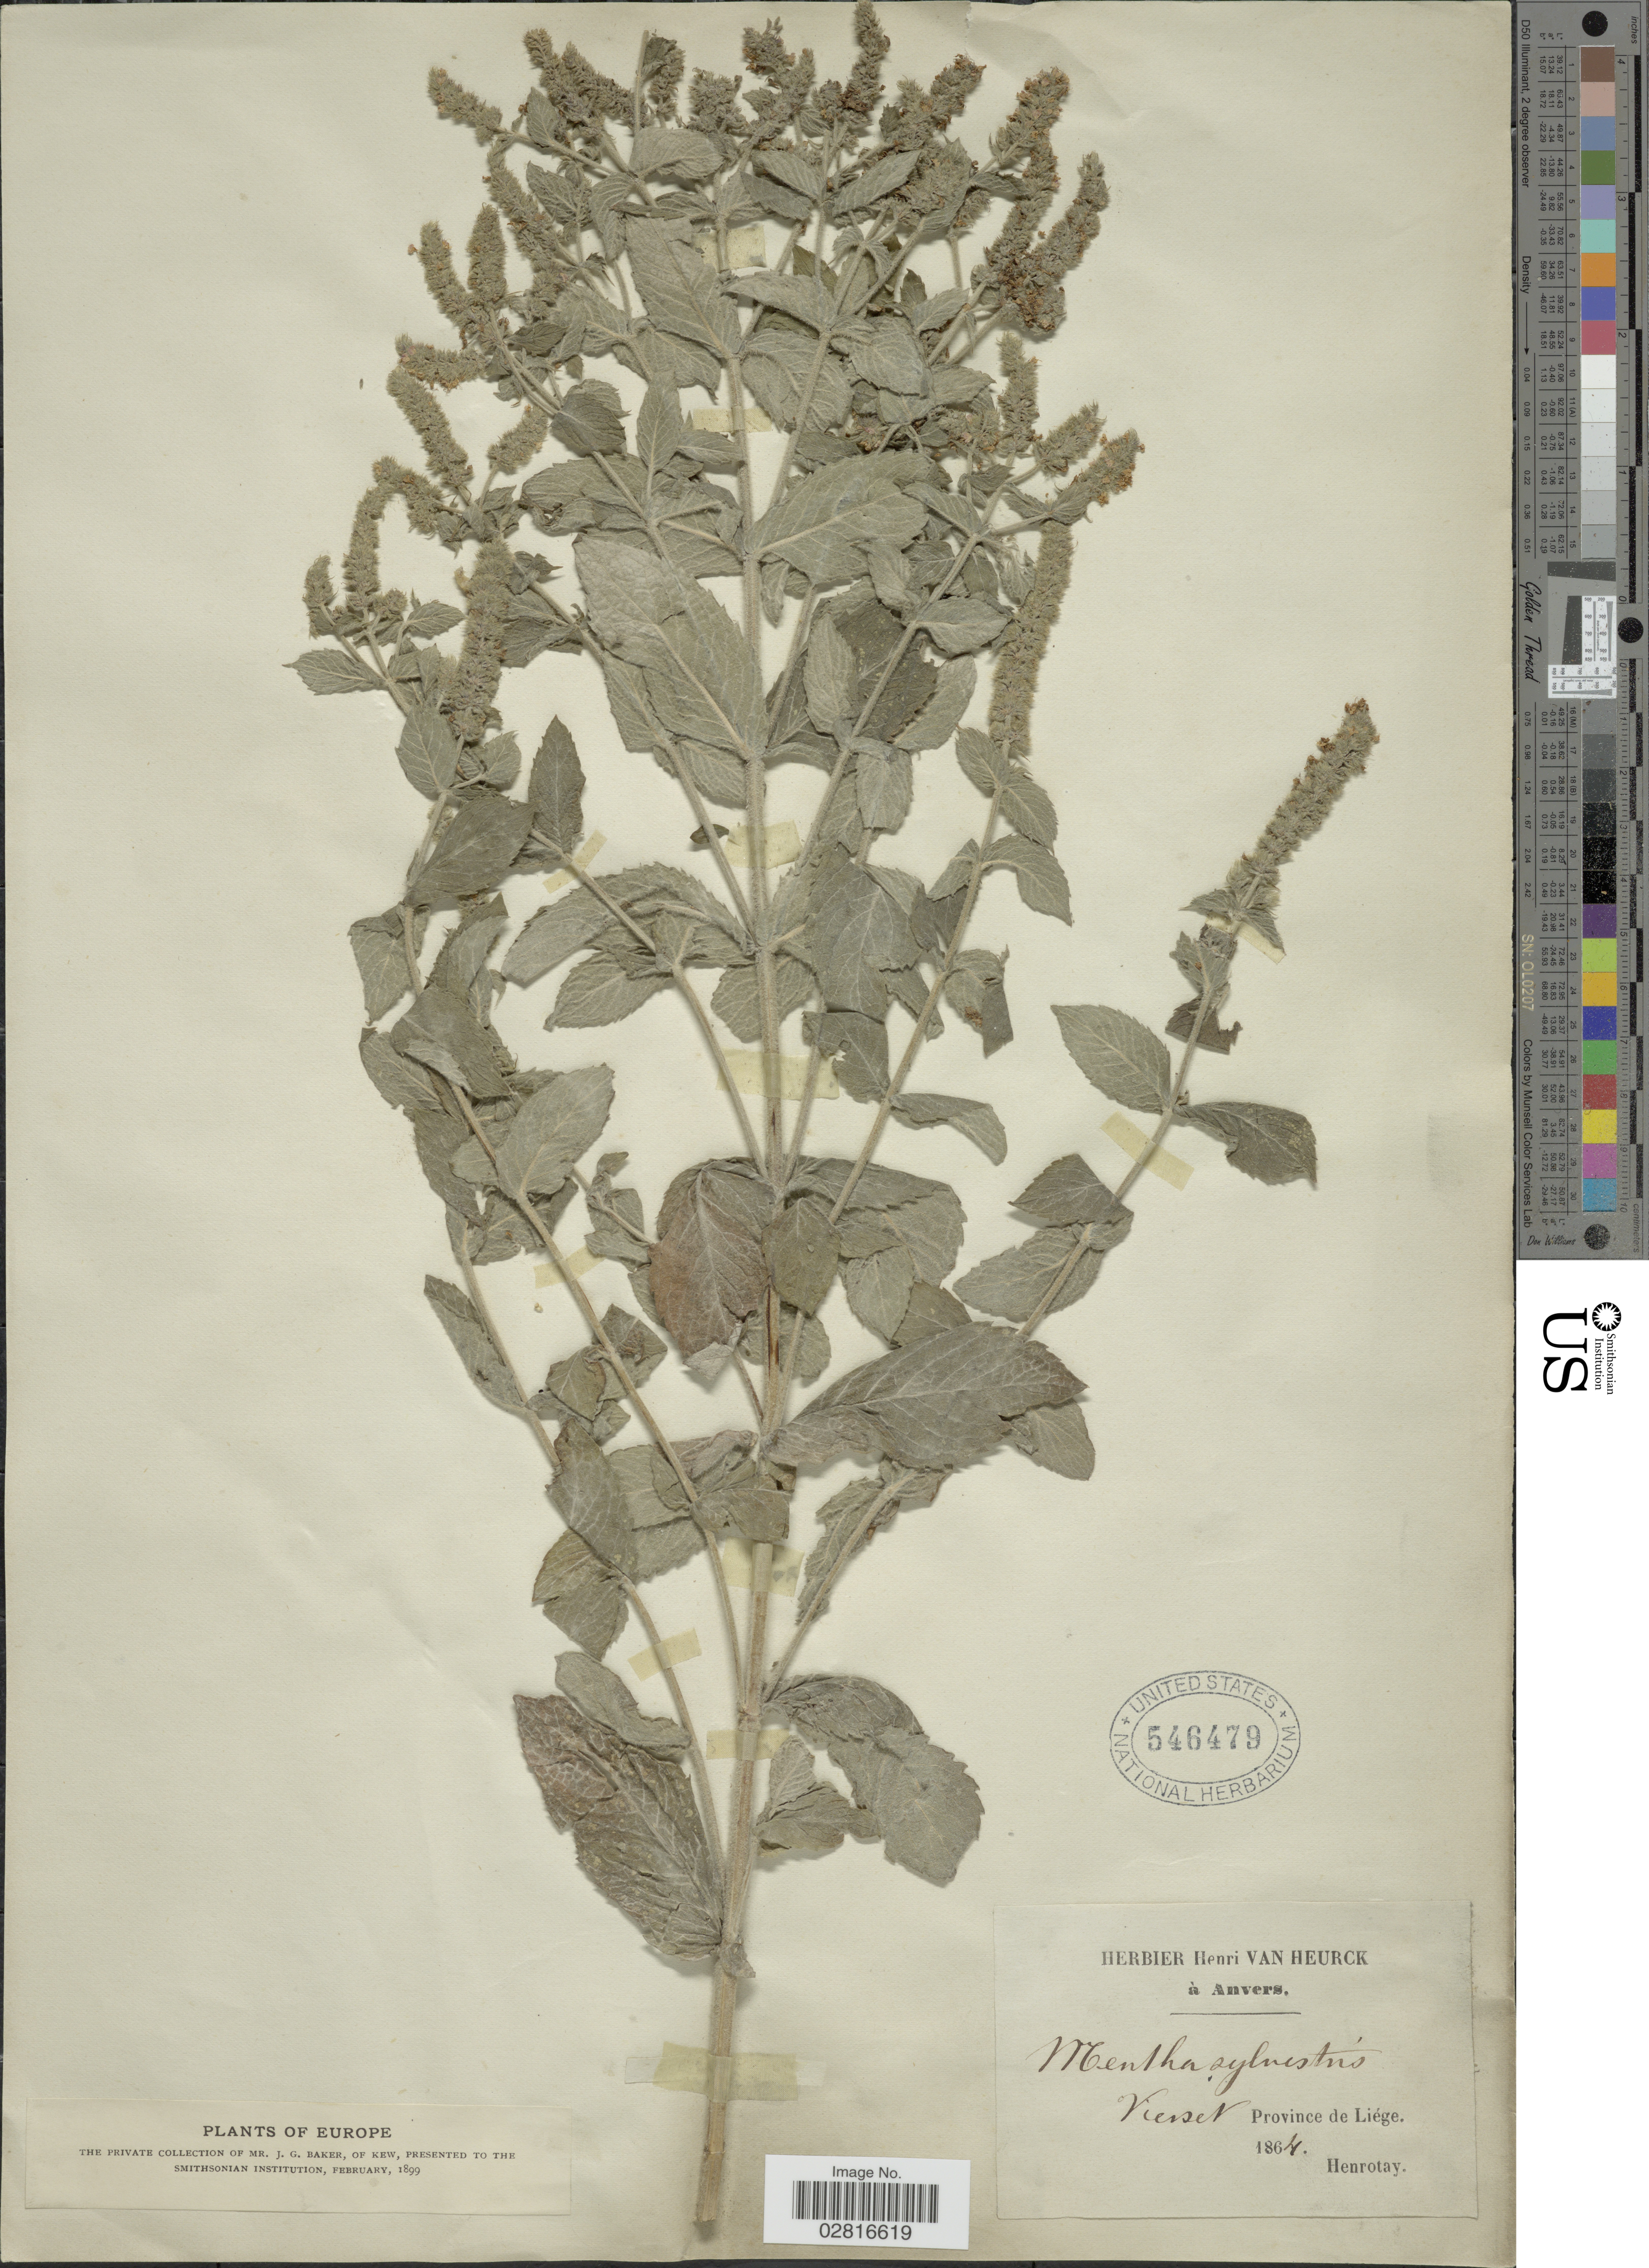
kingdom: Plantae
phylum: Tracheophyta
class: Magnoliopsida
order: Lamiales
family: Lamiaceae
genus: Mentha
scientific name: Mentha sylvestris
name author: L.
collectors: Henrotay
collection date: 1864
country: Belgium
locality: Europe. Vierset. Province de Liége.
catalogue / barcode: US 546479